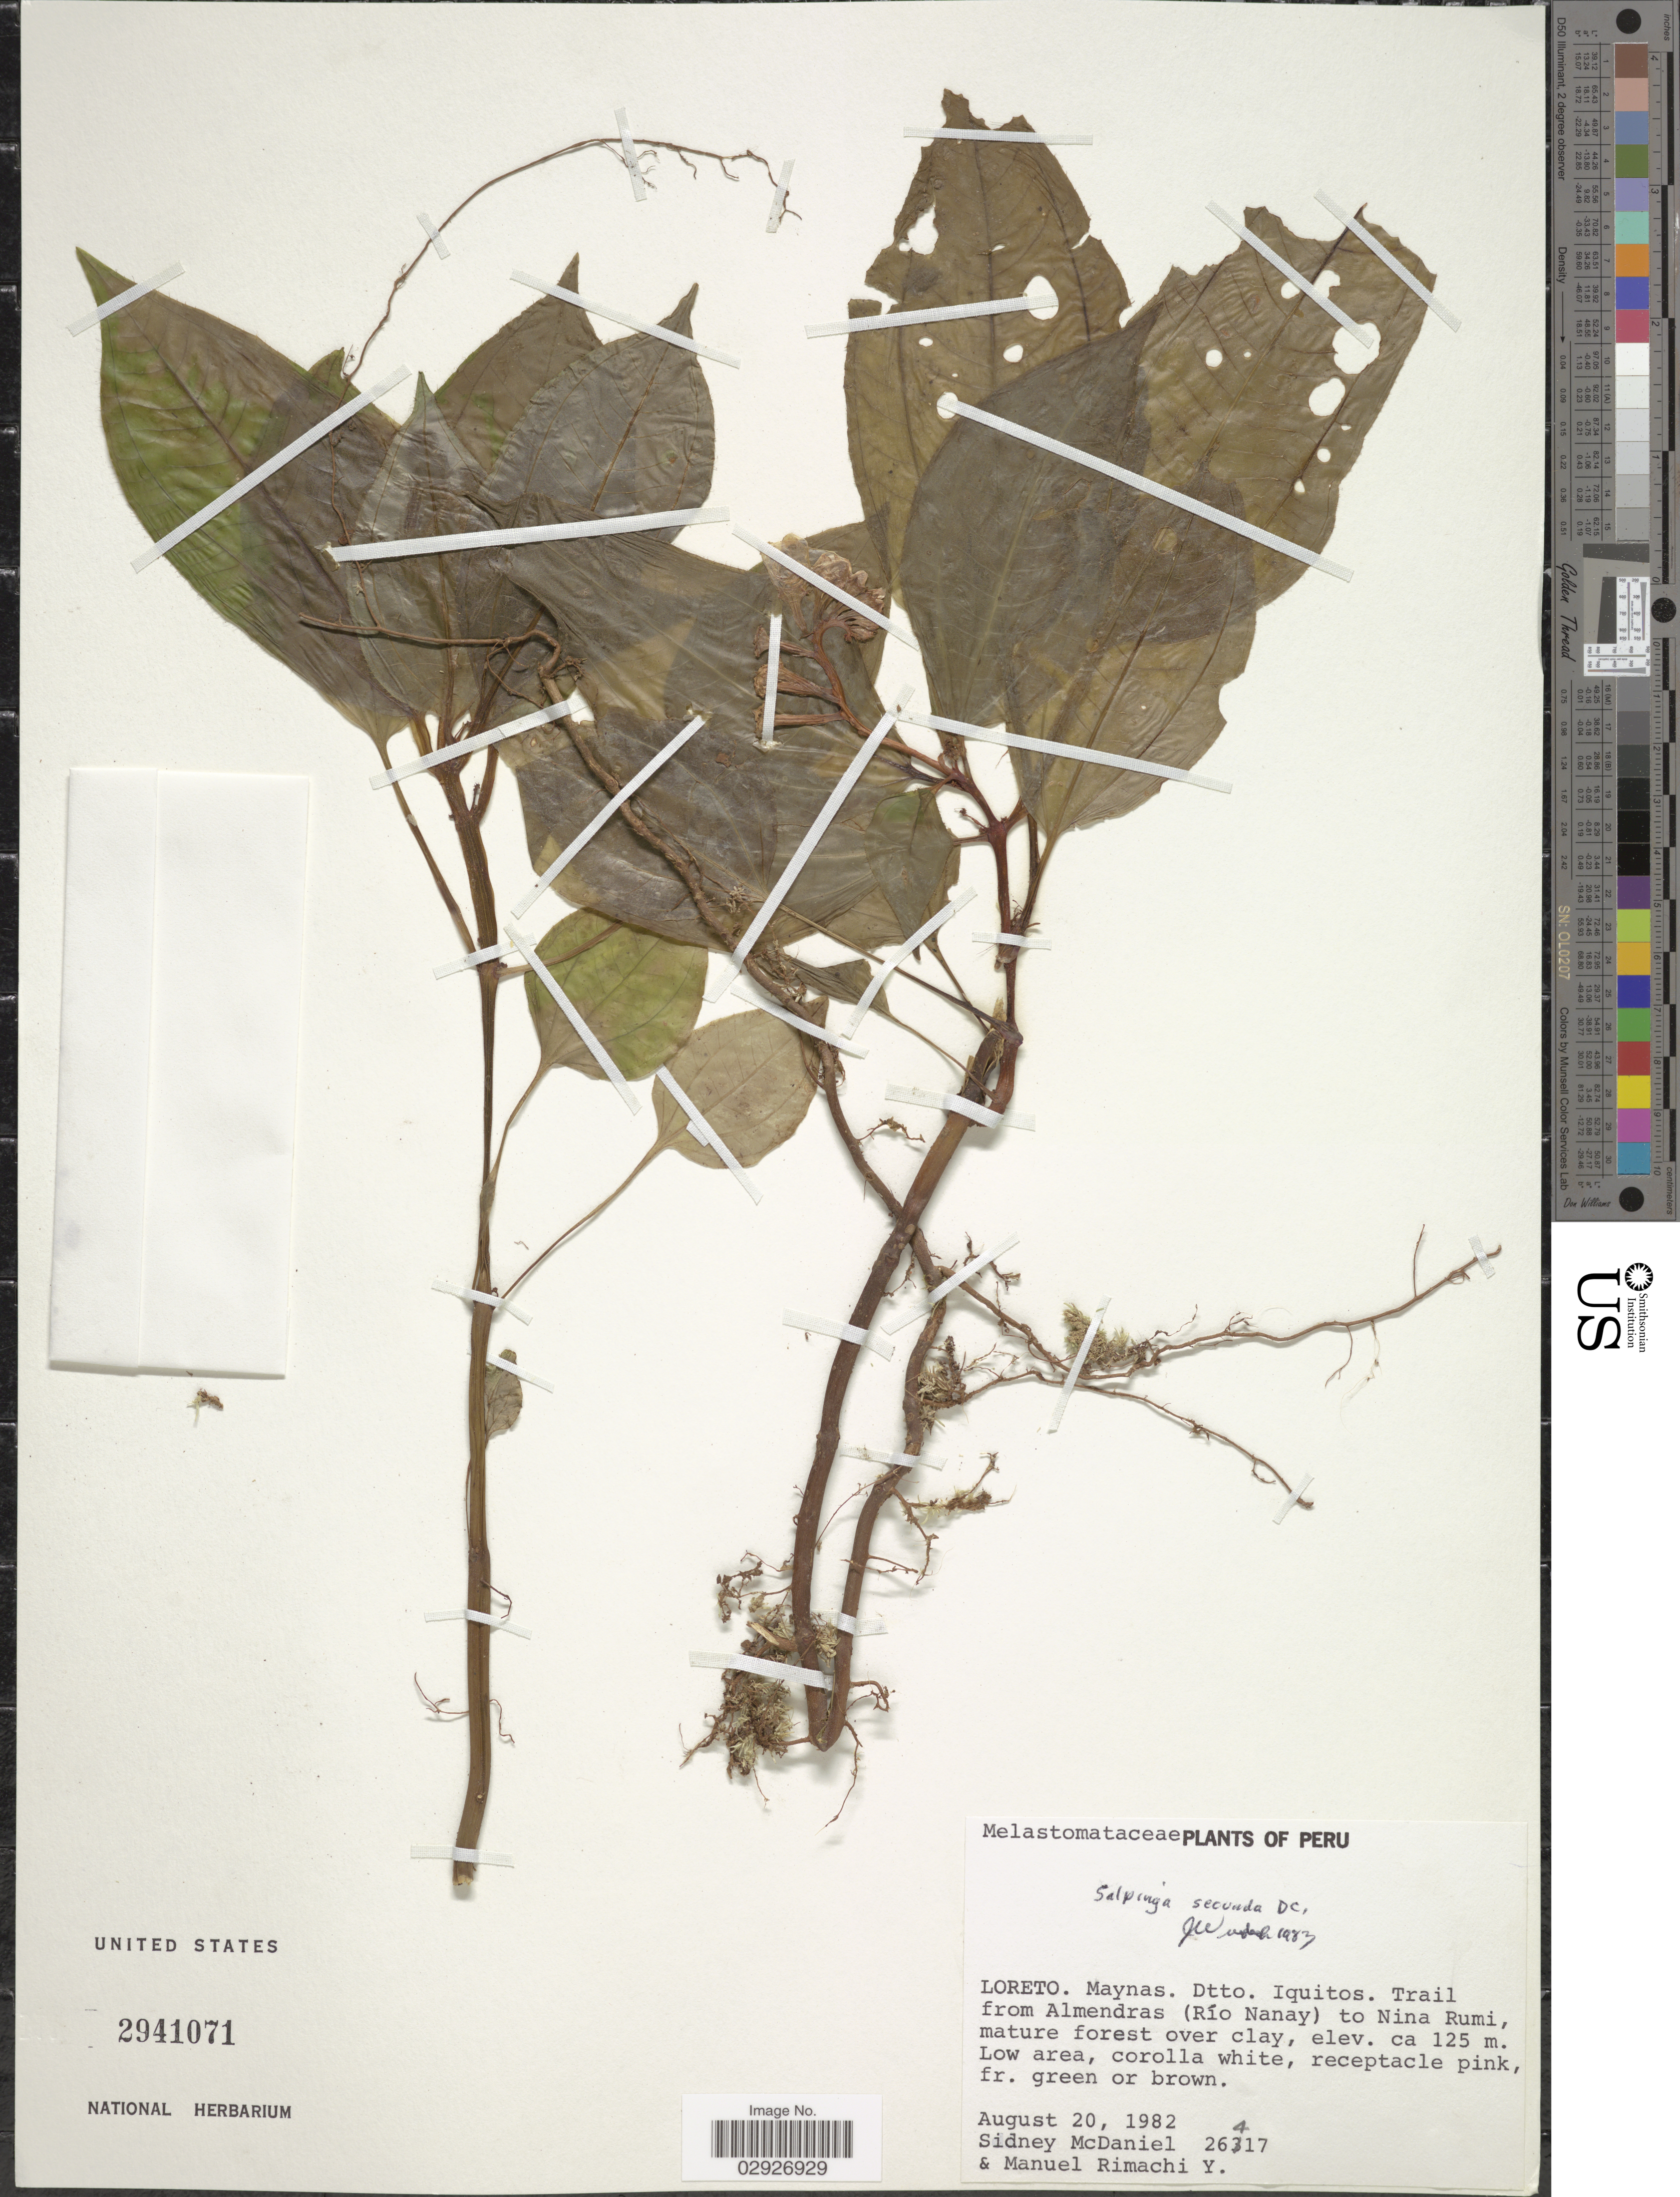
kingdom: Plantae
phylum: Tracheophyta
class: Magnoliopsida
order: Myrtales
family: Melastomataceae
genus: Salpinga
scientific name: Salpinga secunda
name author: Schrank & Mart. ex DC.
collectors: S. McDaniel & M. Rimachi Y.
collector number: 26417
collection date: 1982-08-20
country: Peru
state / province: Loreto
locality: Maynas. Dtto. Iquitos. Trail from Almendras (Río Nanay) to Nina Rumi.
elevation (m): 125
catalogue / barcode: US 2941071